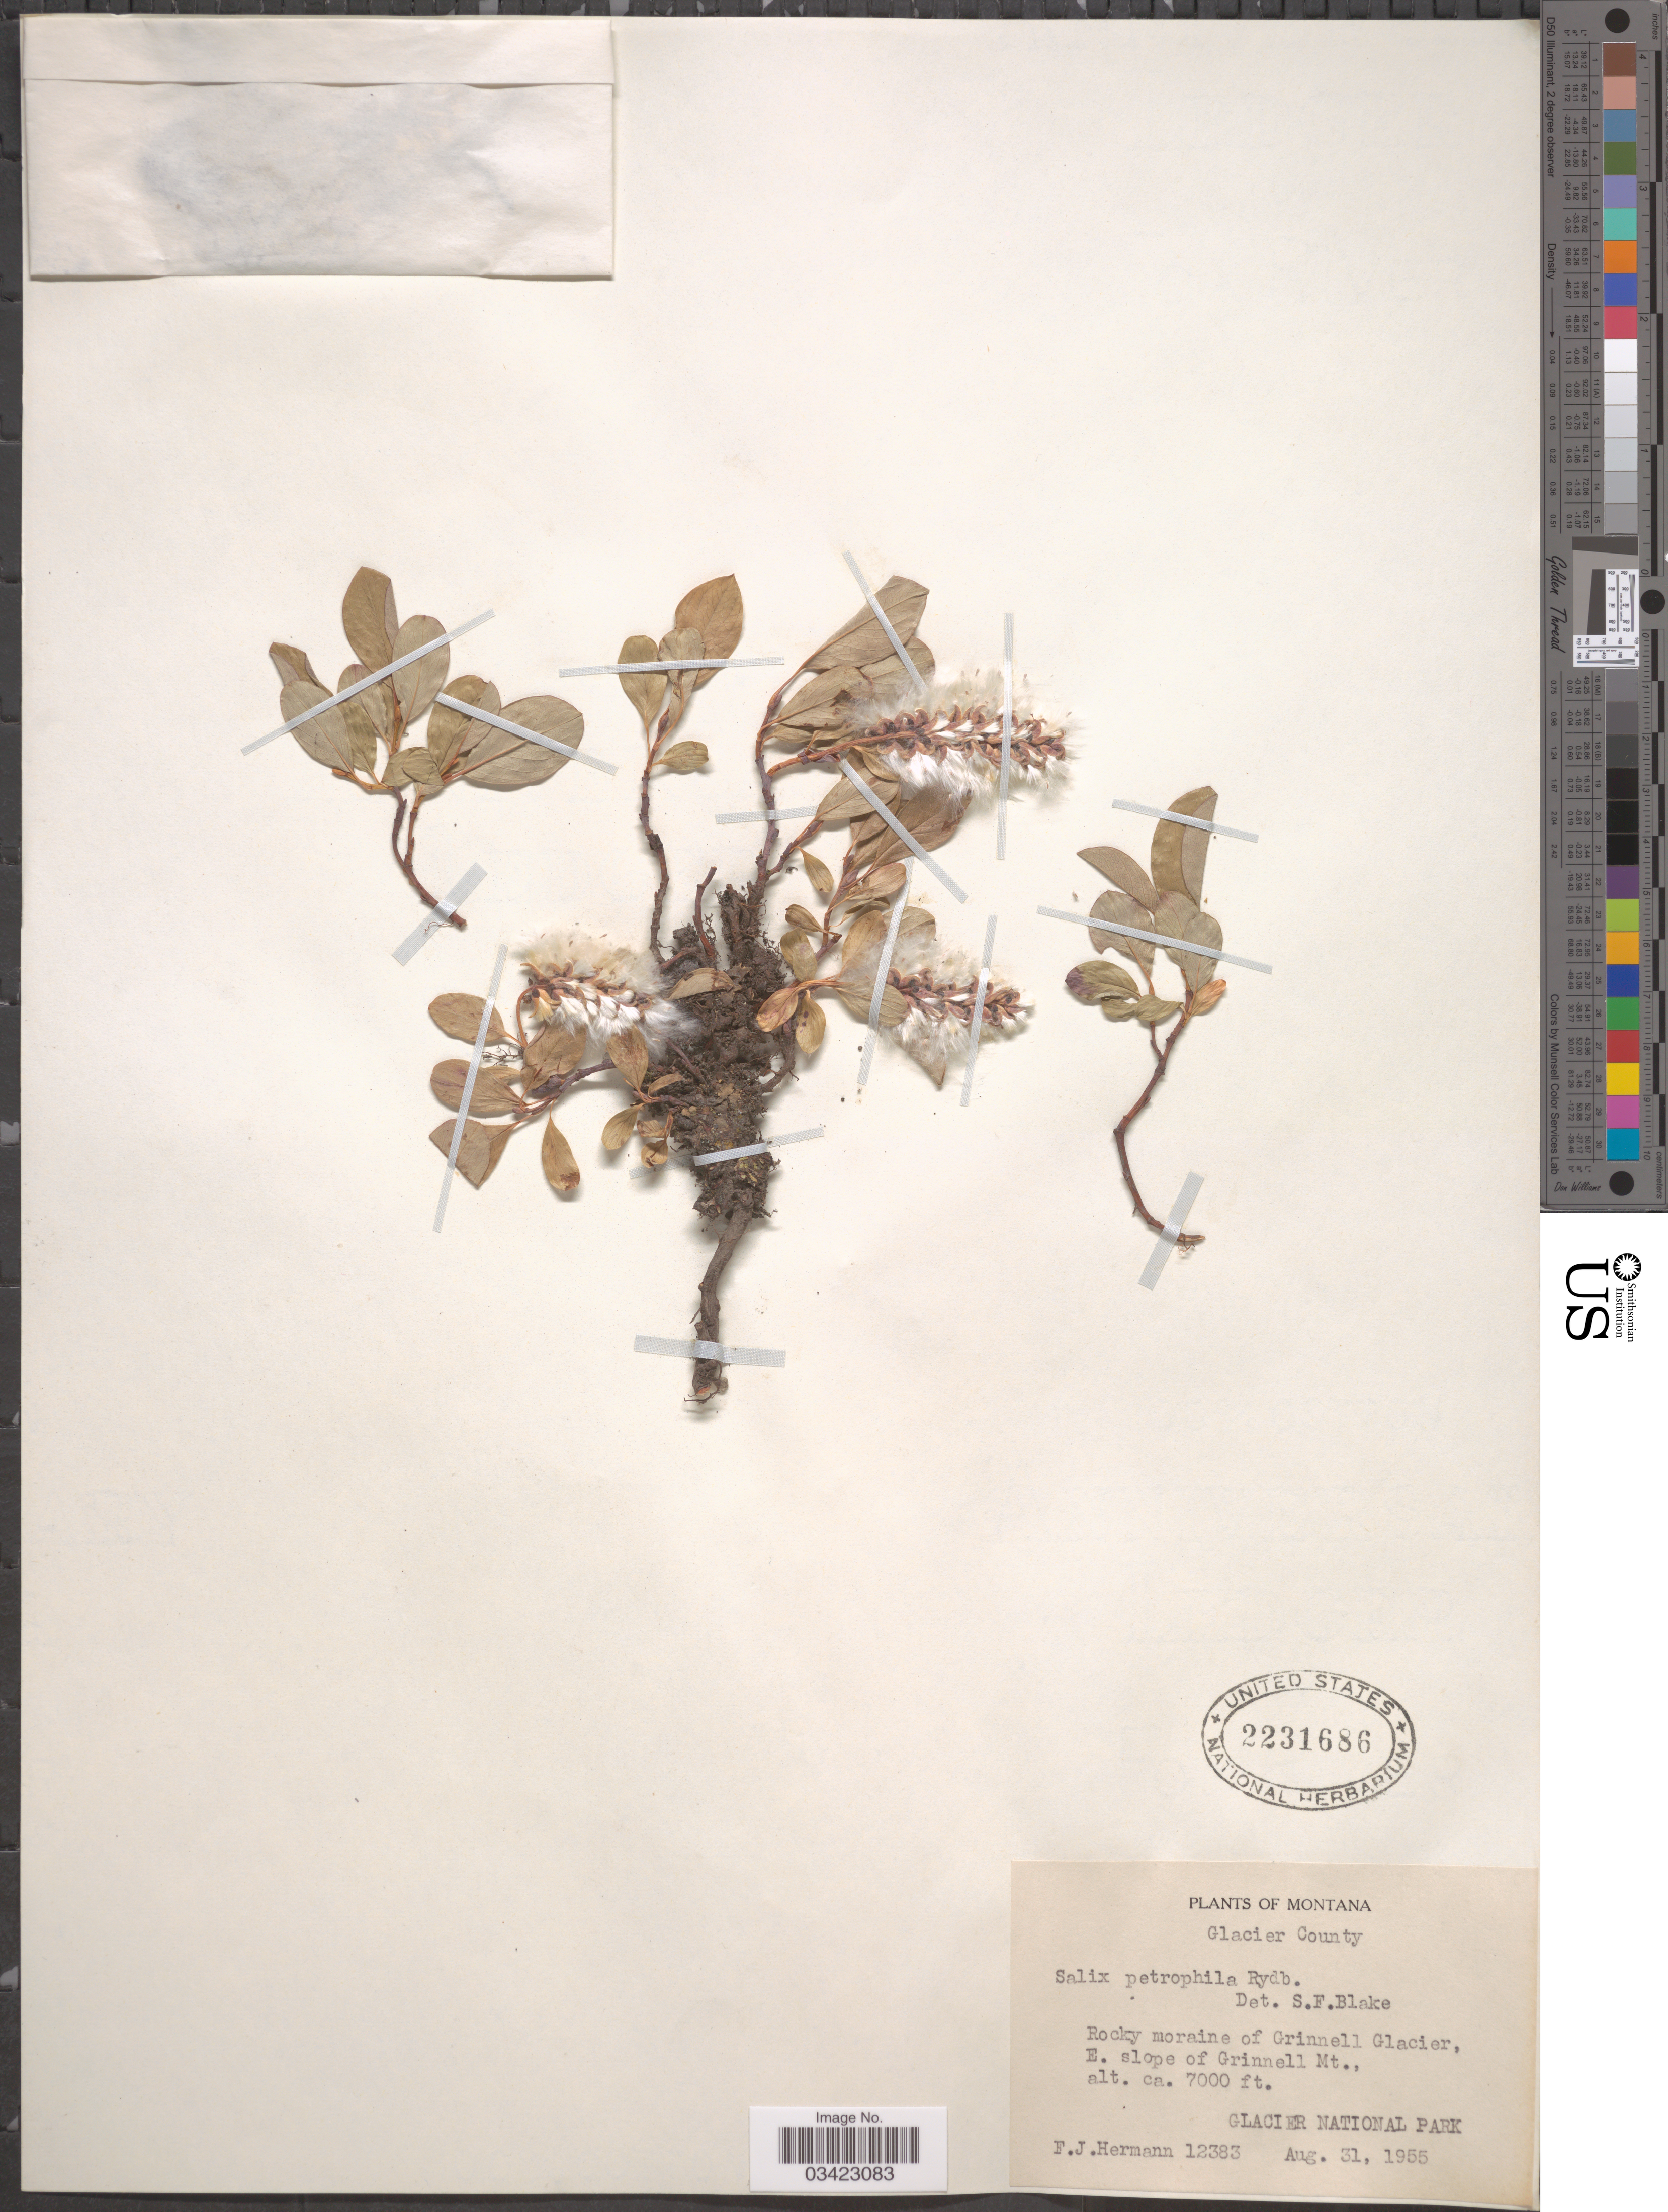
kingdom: Plantae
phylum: Tracheophyta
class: Magnoliopsida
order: Malpighiales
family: Salicaceae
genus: Salix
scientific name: Salix anglorum var. araioclada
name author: C.K. Schneid.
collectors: F. J. Hermann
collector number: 12383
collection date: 1955-08-31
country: United States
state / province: Montana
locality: Glacier County. Rocky moraine of Grinnell Glacier, E. slope of Grinnell Mt., Glacier National Park.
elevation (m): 2134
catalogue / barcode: US 2231686